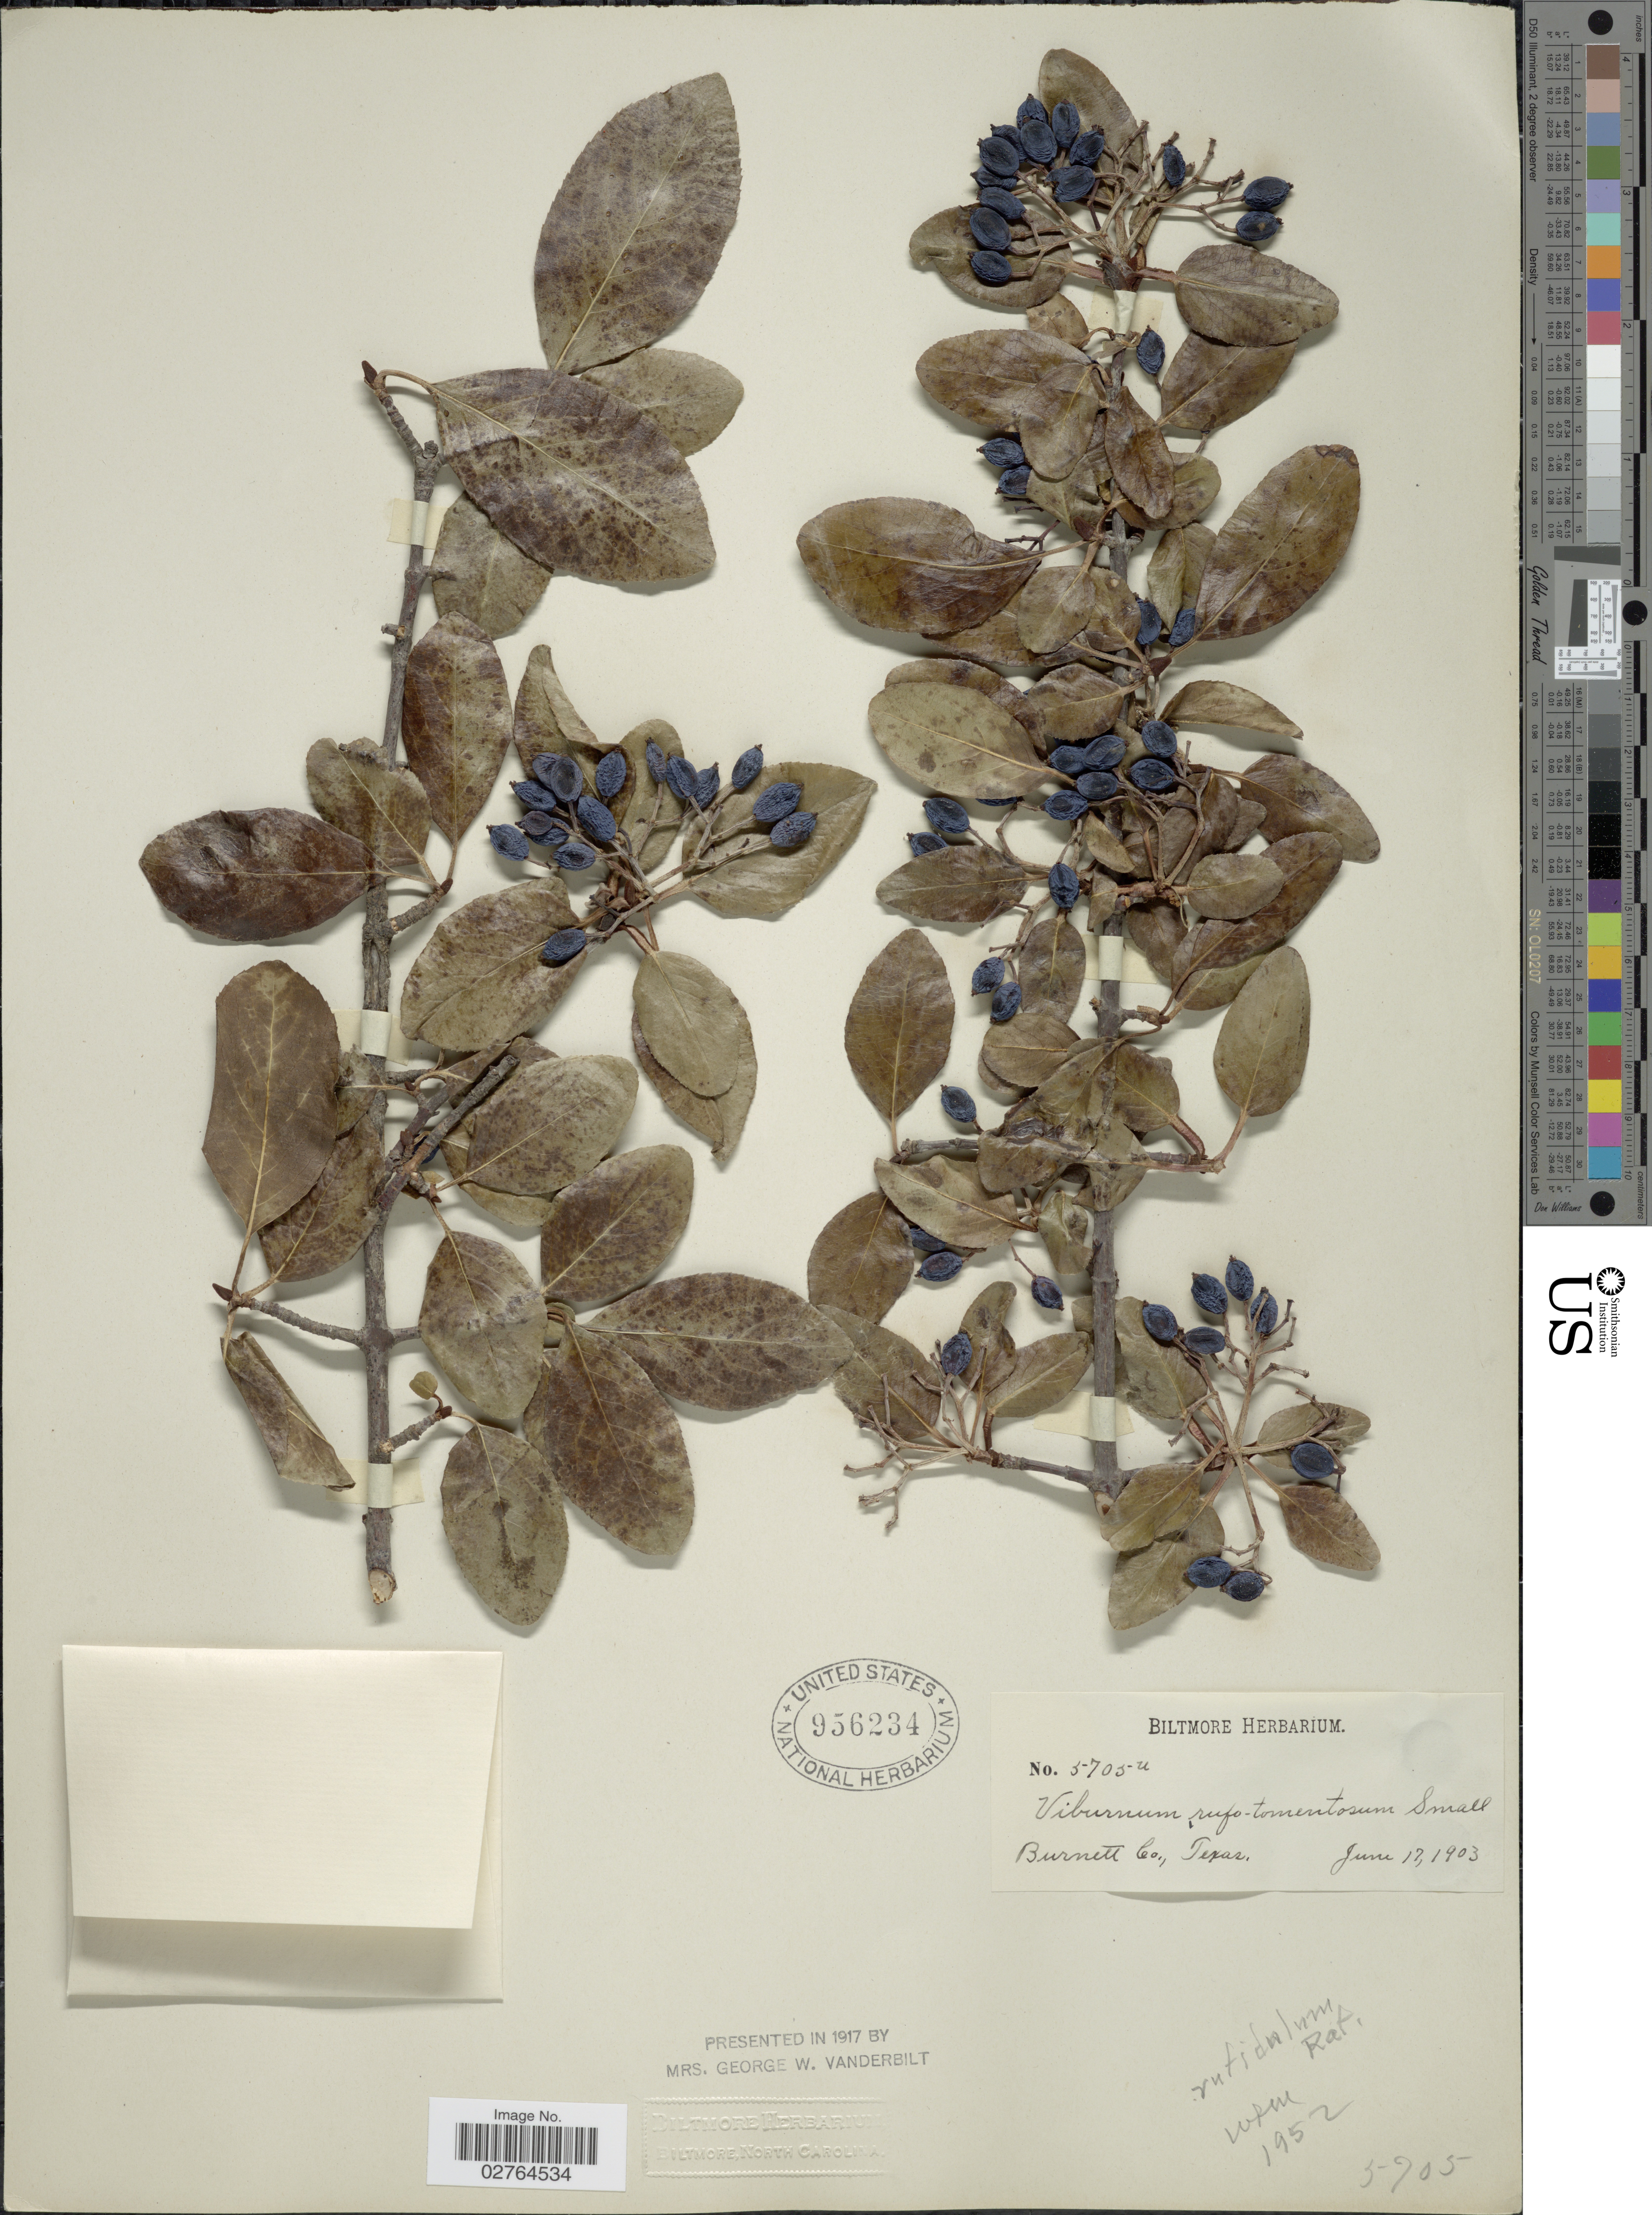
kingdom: Plantae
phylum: Tracheophyta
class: Magnoliopsida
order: Dipsacales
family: Viburnaceae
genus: Viburnum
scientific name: Viburnum rufidulum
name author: Raf.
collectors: ex herb. Biltmore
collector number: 5705u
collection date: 1903-06-17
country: United States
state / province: Texas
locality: Burnett Co.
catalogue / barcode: US 956234